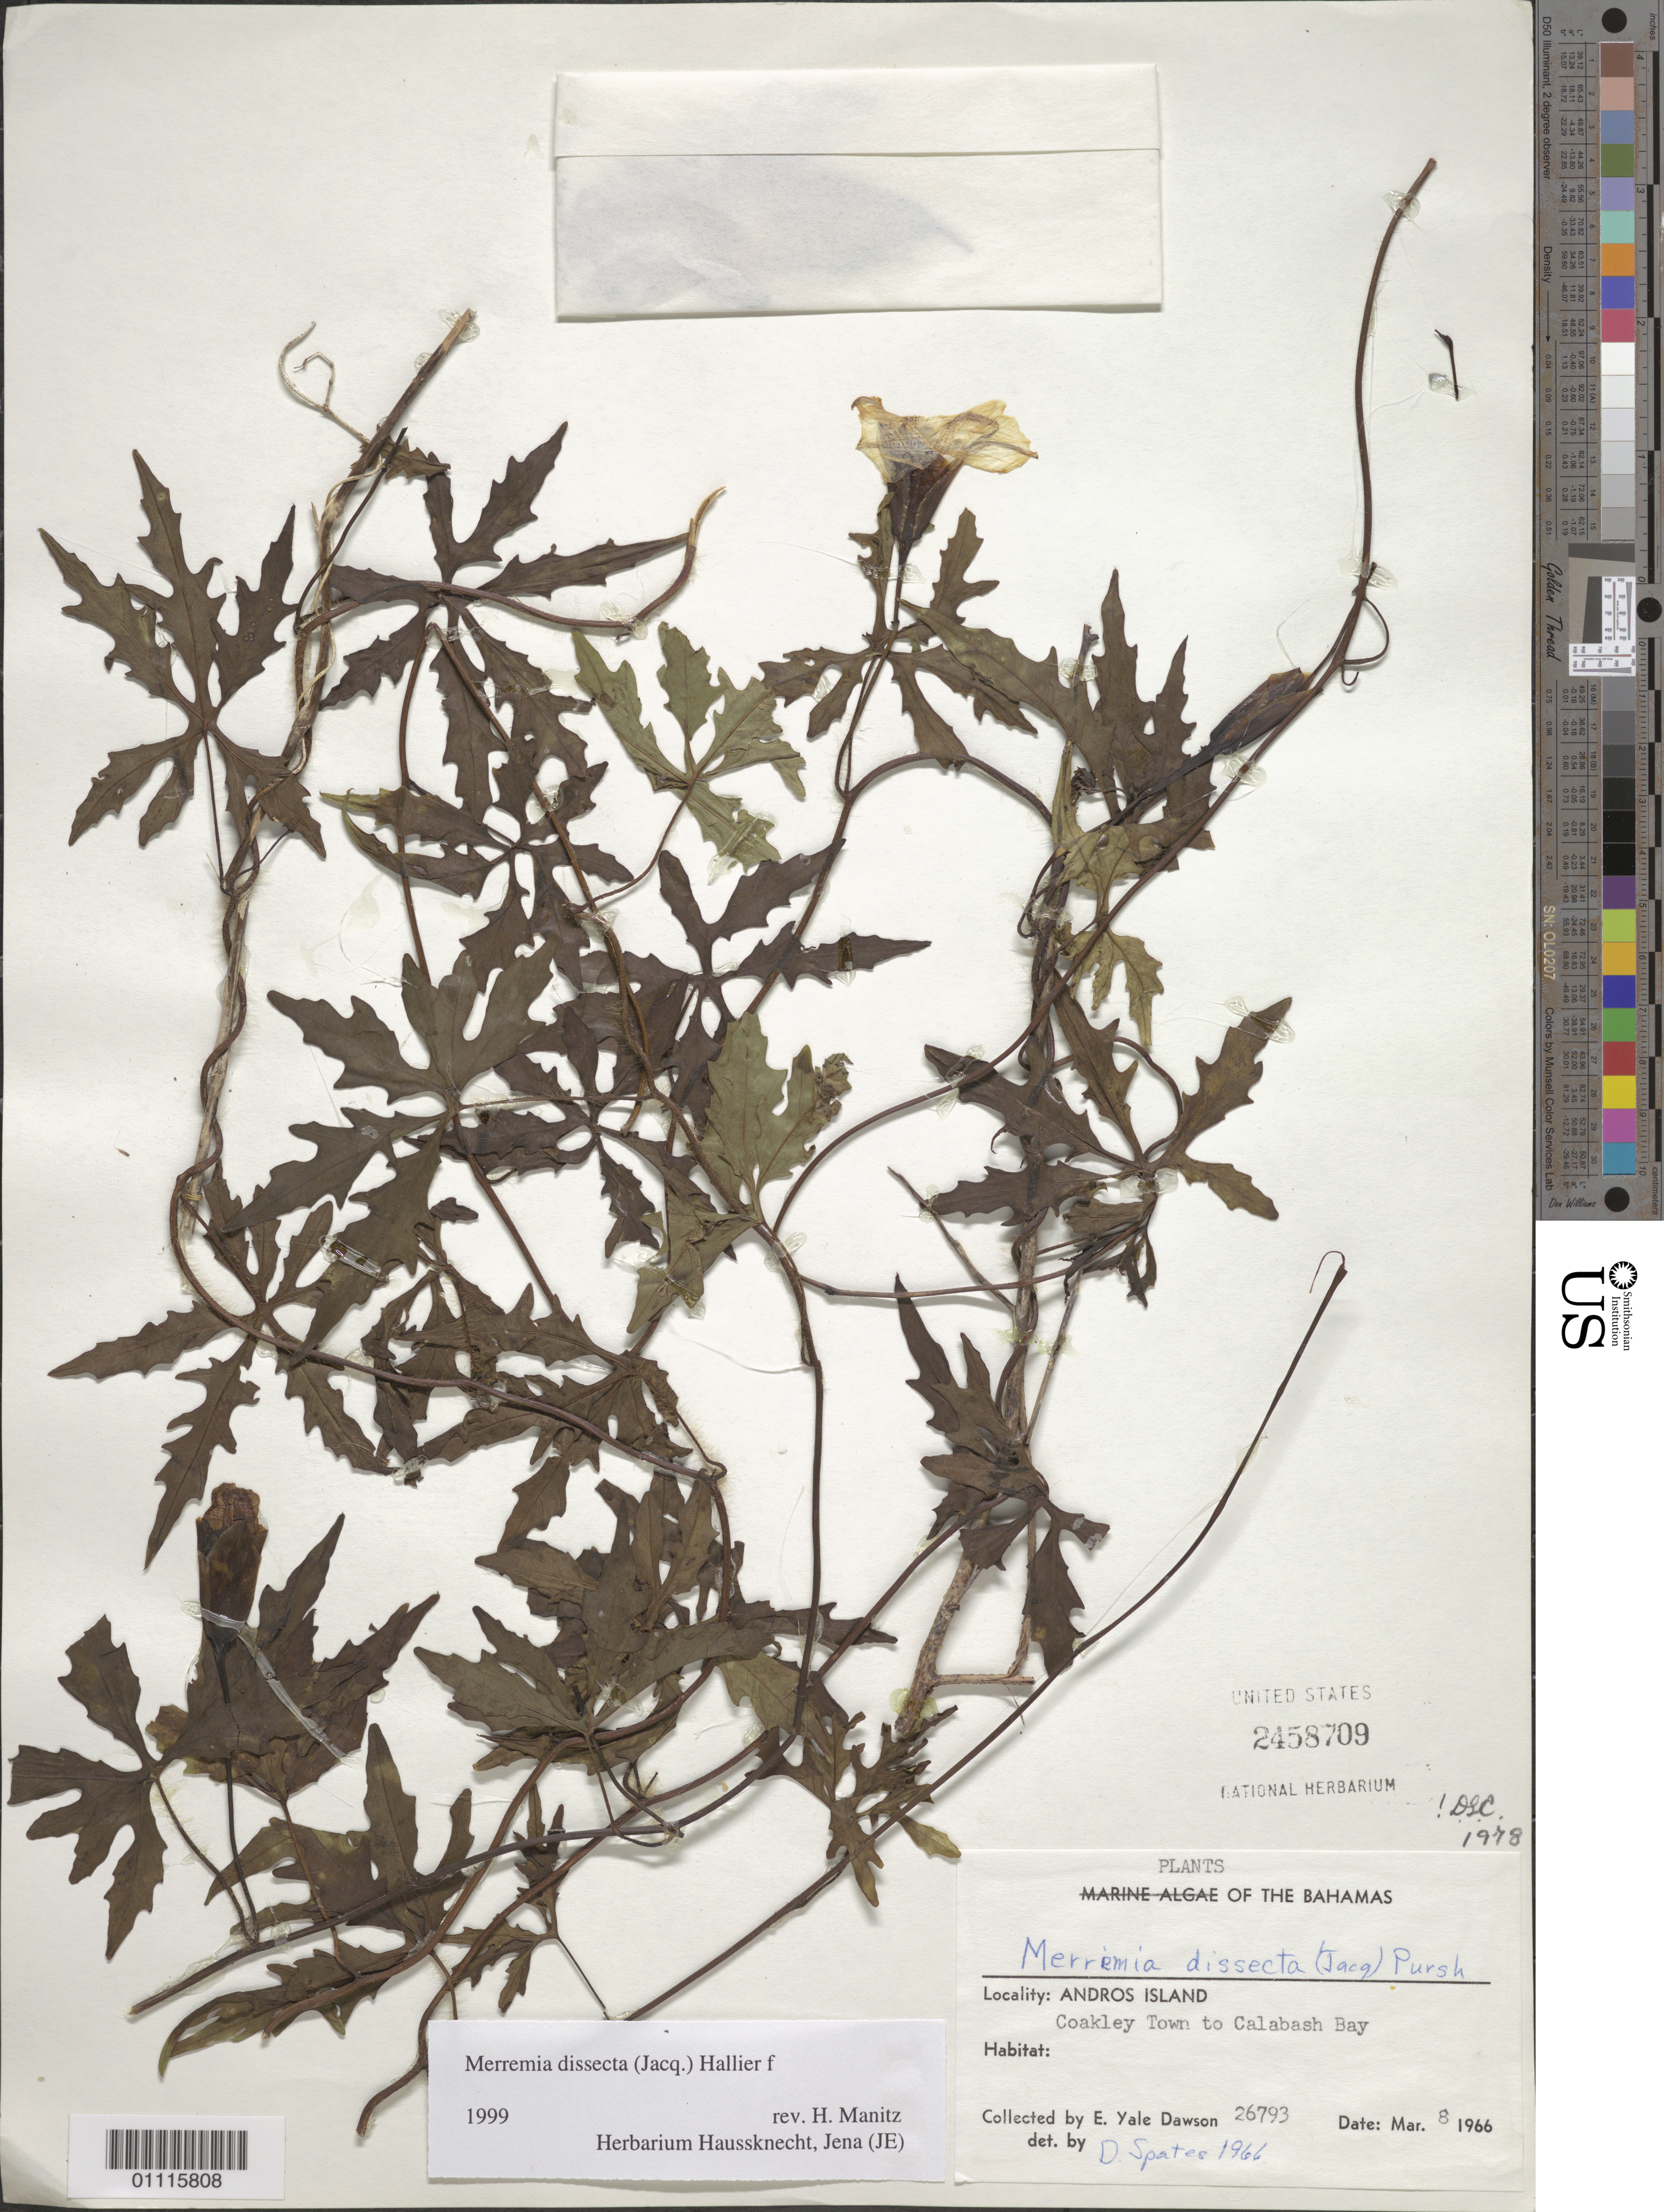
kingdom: Plantae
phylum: Tracheophyta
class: Magnoliopsida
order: Solanales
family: Convolvulaceae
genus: Distimake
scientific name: Distimake dissectus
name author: (Jacq.) A. R. Simões & Staples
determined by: Strong, Mark T., (BOT), Smithsonian Institution - National Museum of Natural History (UNITED STATES)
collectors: E. Y. Dawson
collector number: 26793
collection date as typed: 08 Mar 1966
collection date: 1966-03-08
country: Bahamas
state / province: North Andros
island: Andros I.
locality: Coakley Town to Calabash Bay.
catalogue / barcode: US 2458709